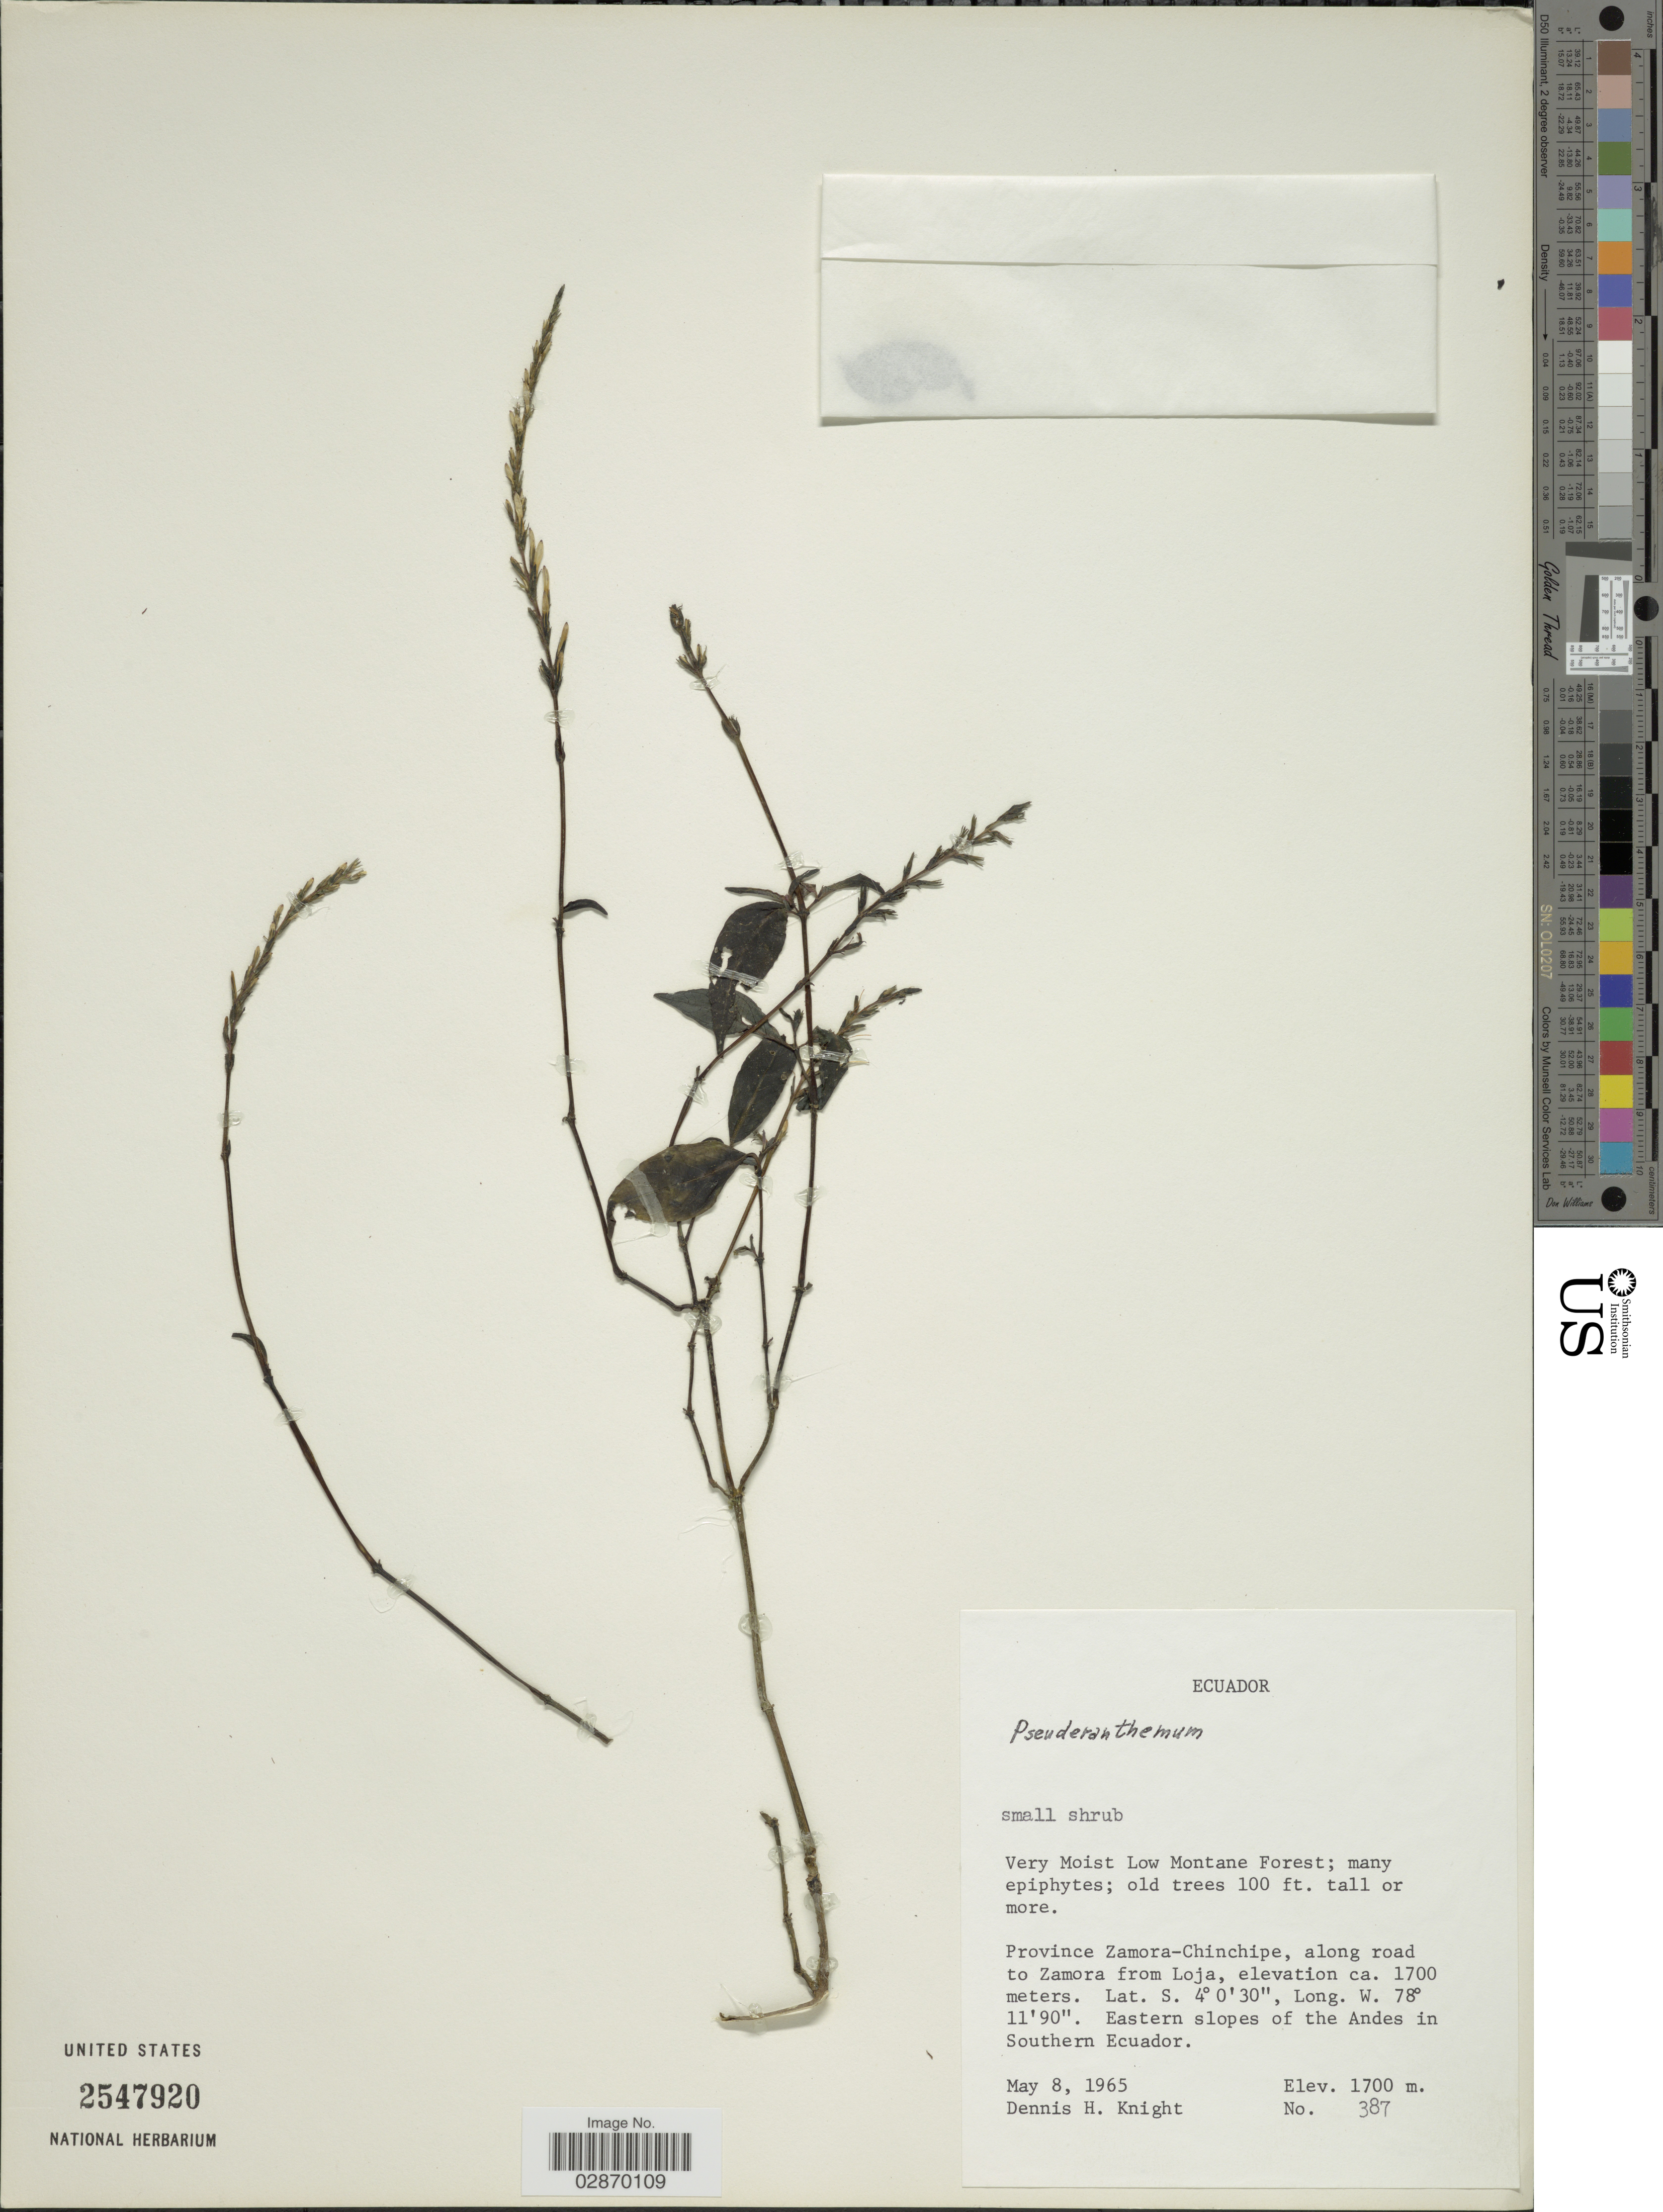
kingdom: Plantae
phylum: Tracheophyta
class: Magnoliopsida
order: Lamiales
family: Acanthaceae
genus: Pseuderanthemum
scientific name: Pseuderanthemum sp.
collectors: D. Knight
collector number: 387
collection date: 1965-05-08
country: Ecuador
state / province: Zamora-Chinchipe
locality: Along road to Zamora from Loja, Eastern slopes of the Andes in Southern Ecuador.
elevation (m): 1700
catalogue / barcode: US 2547920